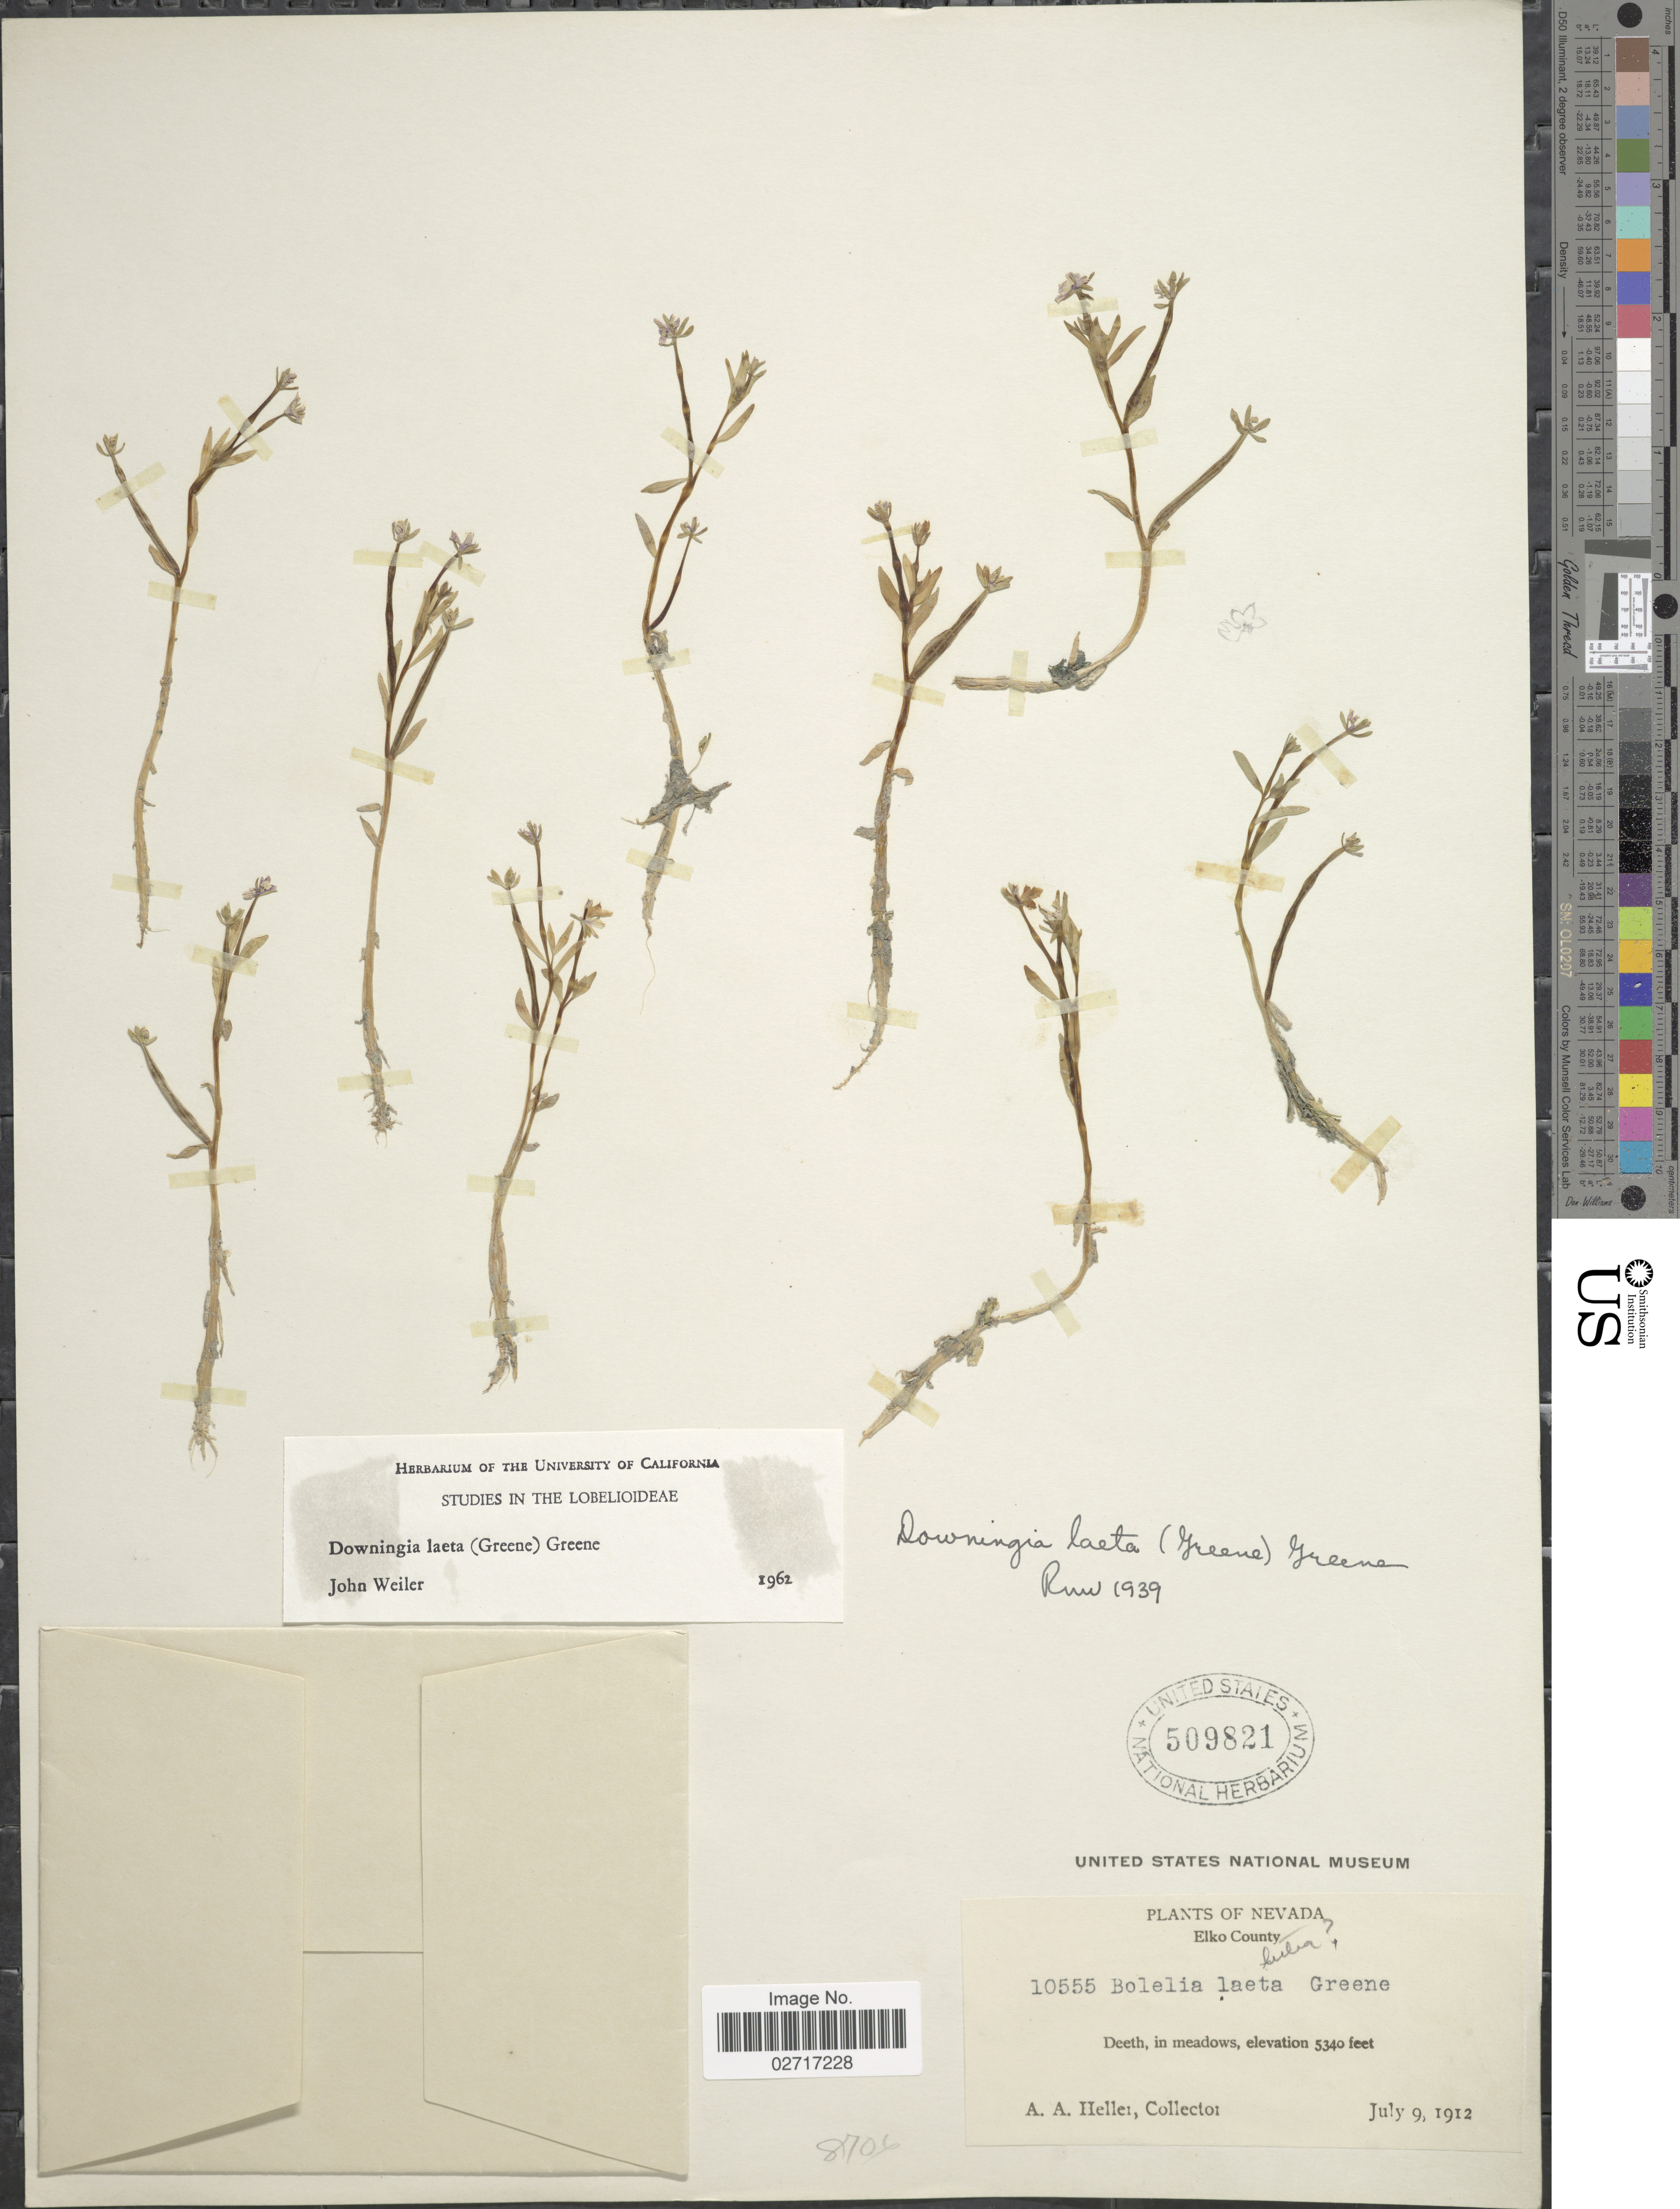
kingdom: Plantae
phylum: Tracheophyta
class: Magnoliopsida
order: Asterales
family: Campanulaceae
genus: Downingia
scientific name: Downingia laeta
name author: Greene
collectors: A. A. Heller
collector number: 10555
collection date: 1912-07-09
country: United States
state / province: Nevada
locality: Elko County. Deeth, in meadows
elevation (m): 1628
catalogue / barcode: US 509821